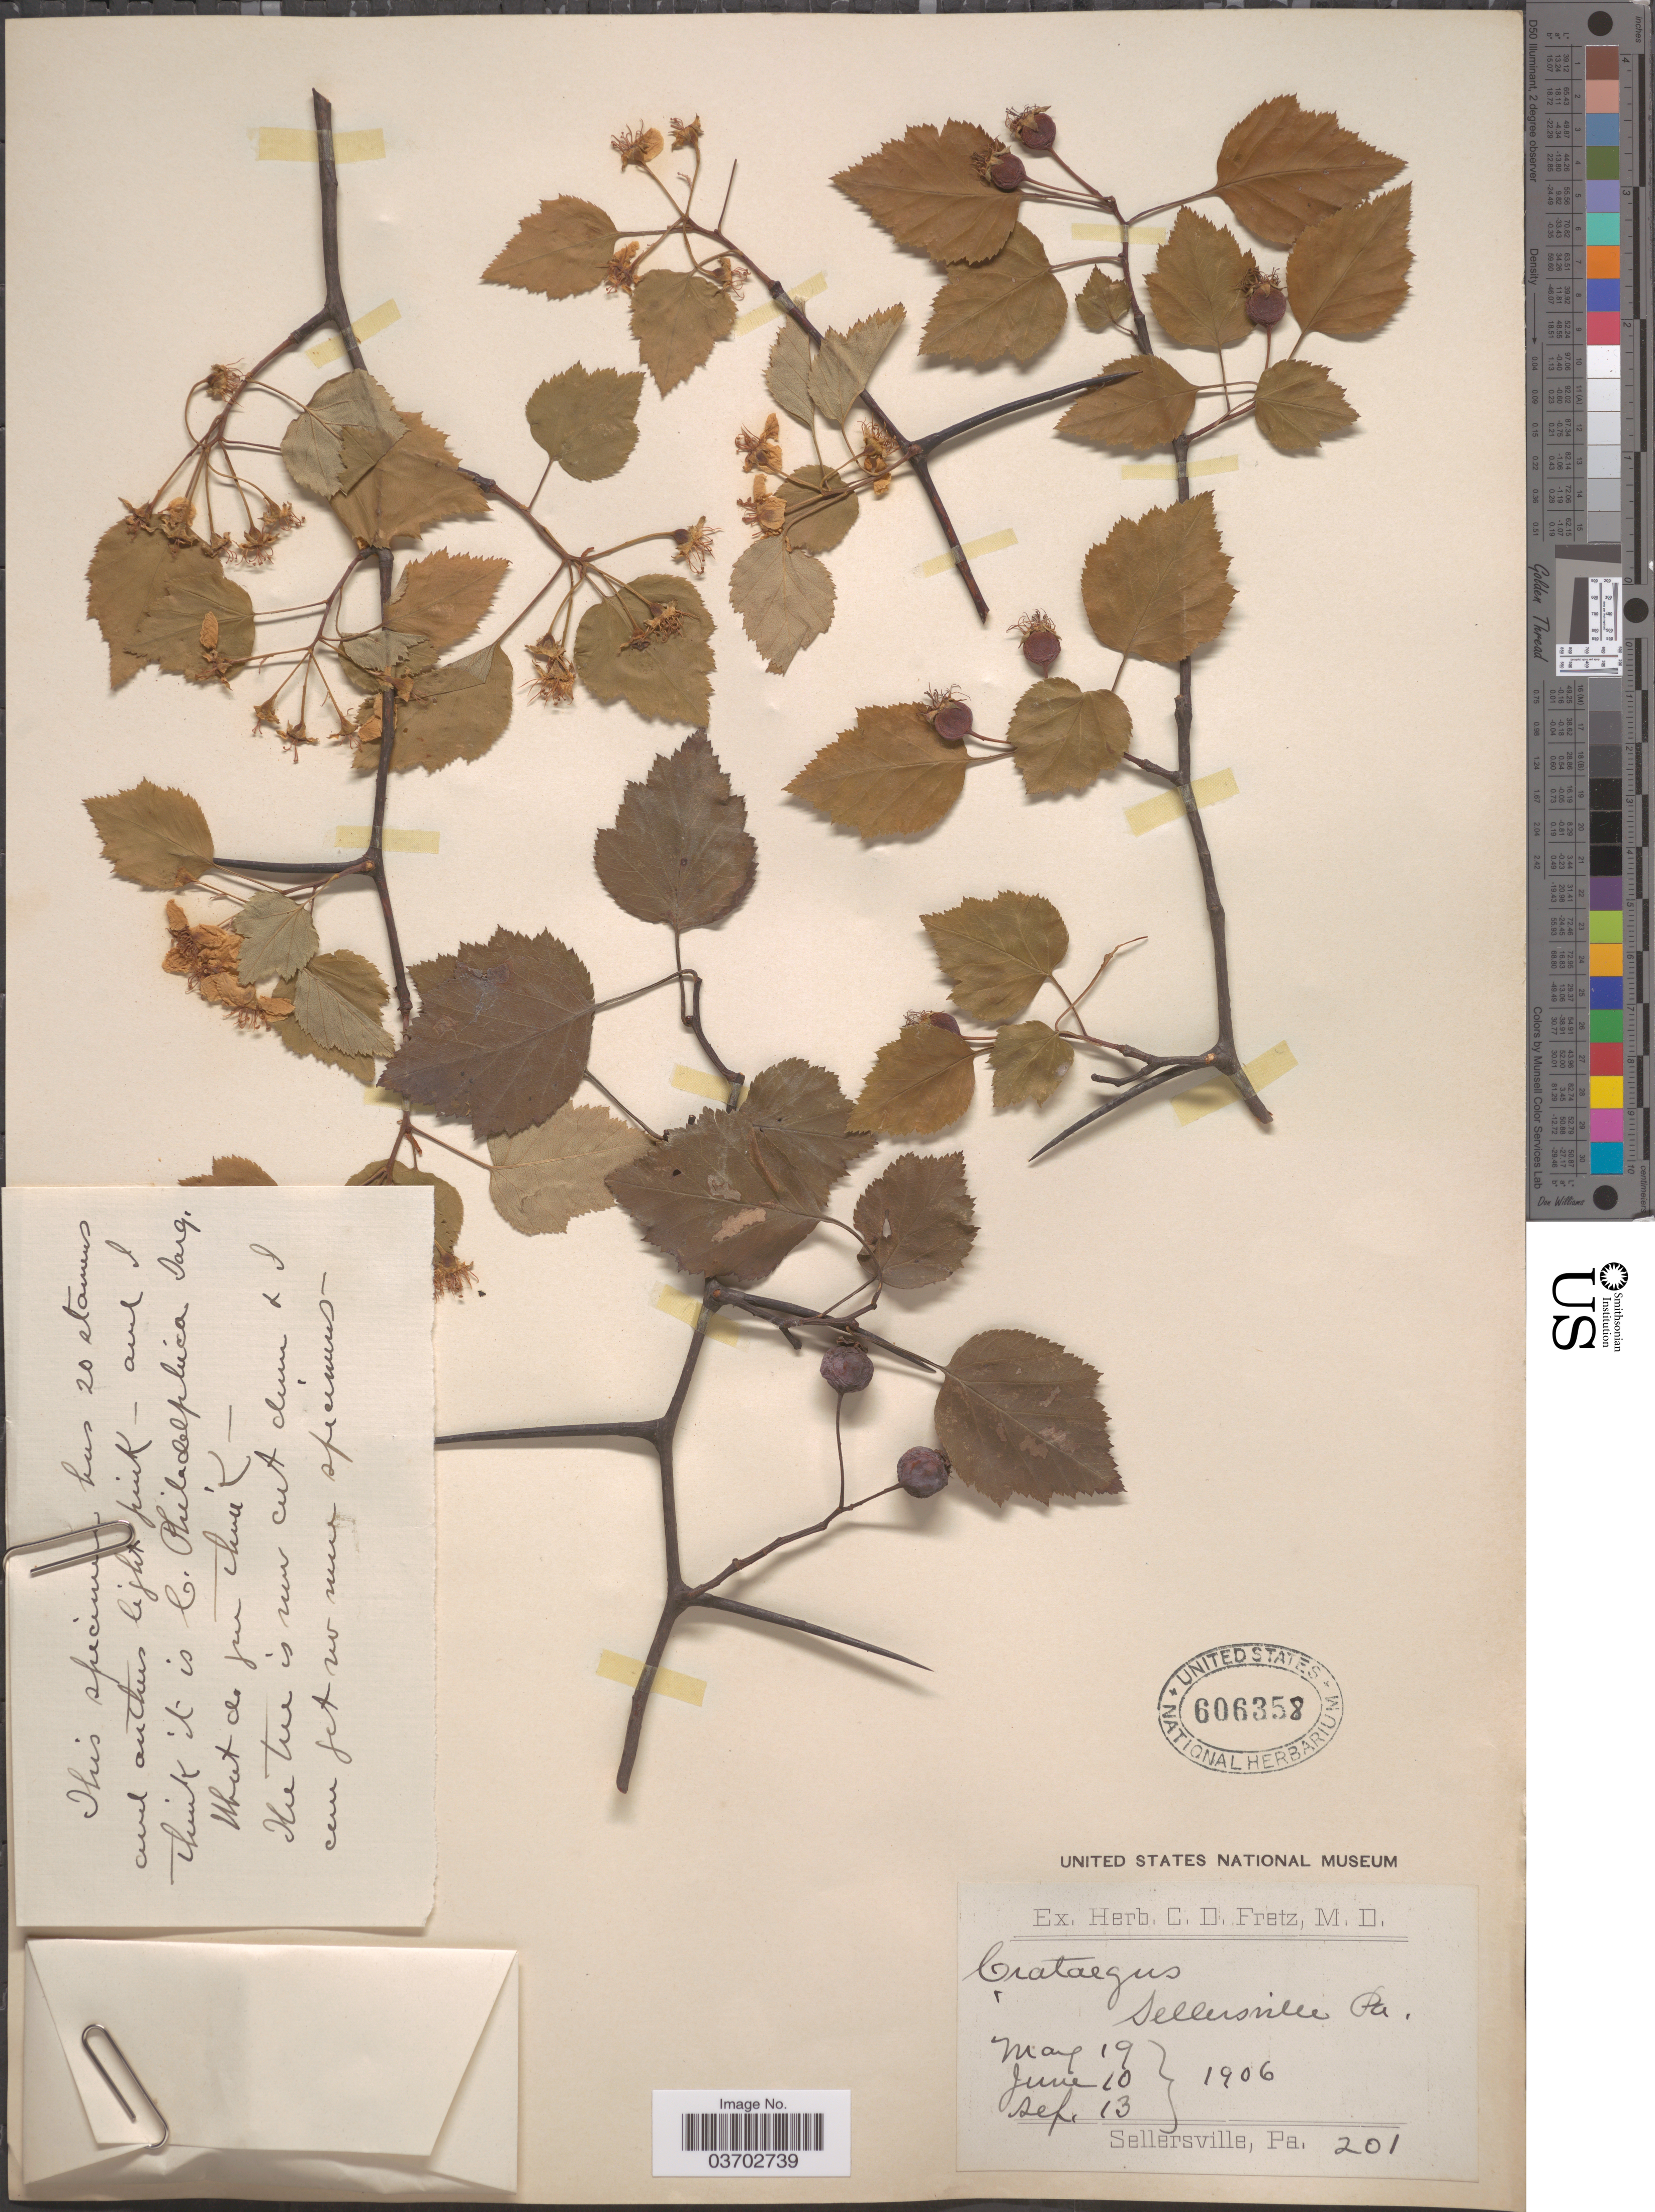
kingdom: Plantae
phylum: Tracheophyta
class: Magnoliopsida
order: Rosales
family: Rosaceae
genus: Crataegus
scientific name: Crataegus sp.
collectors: ex herb. C.D. Fretz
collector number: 201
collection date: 1906-05-19/1906-09-13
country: United States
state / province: Pennsylvania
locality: Sellersville.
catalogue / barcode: US 606358